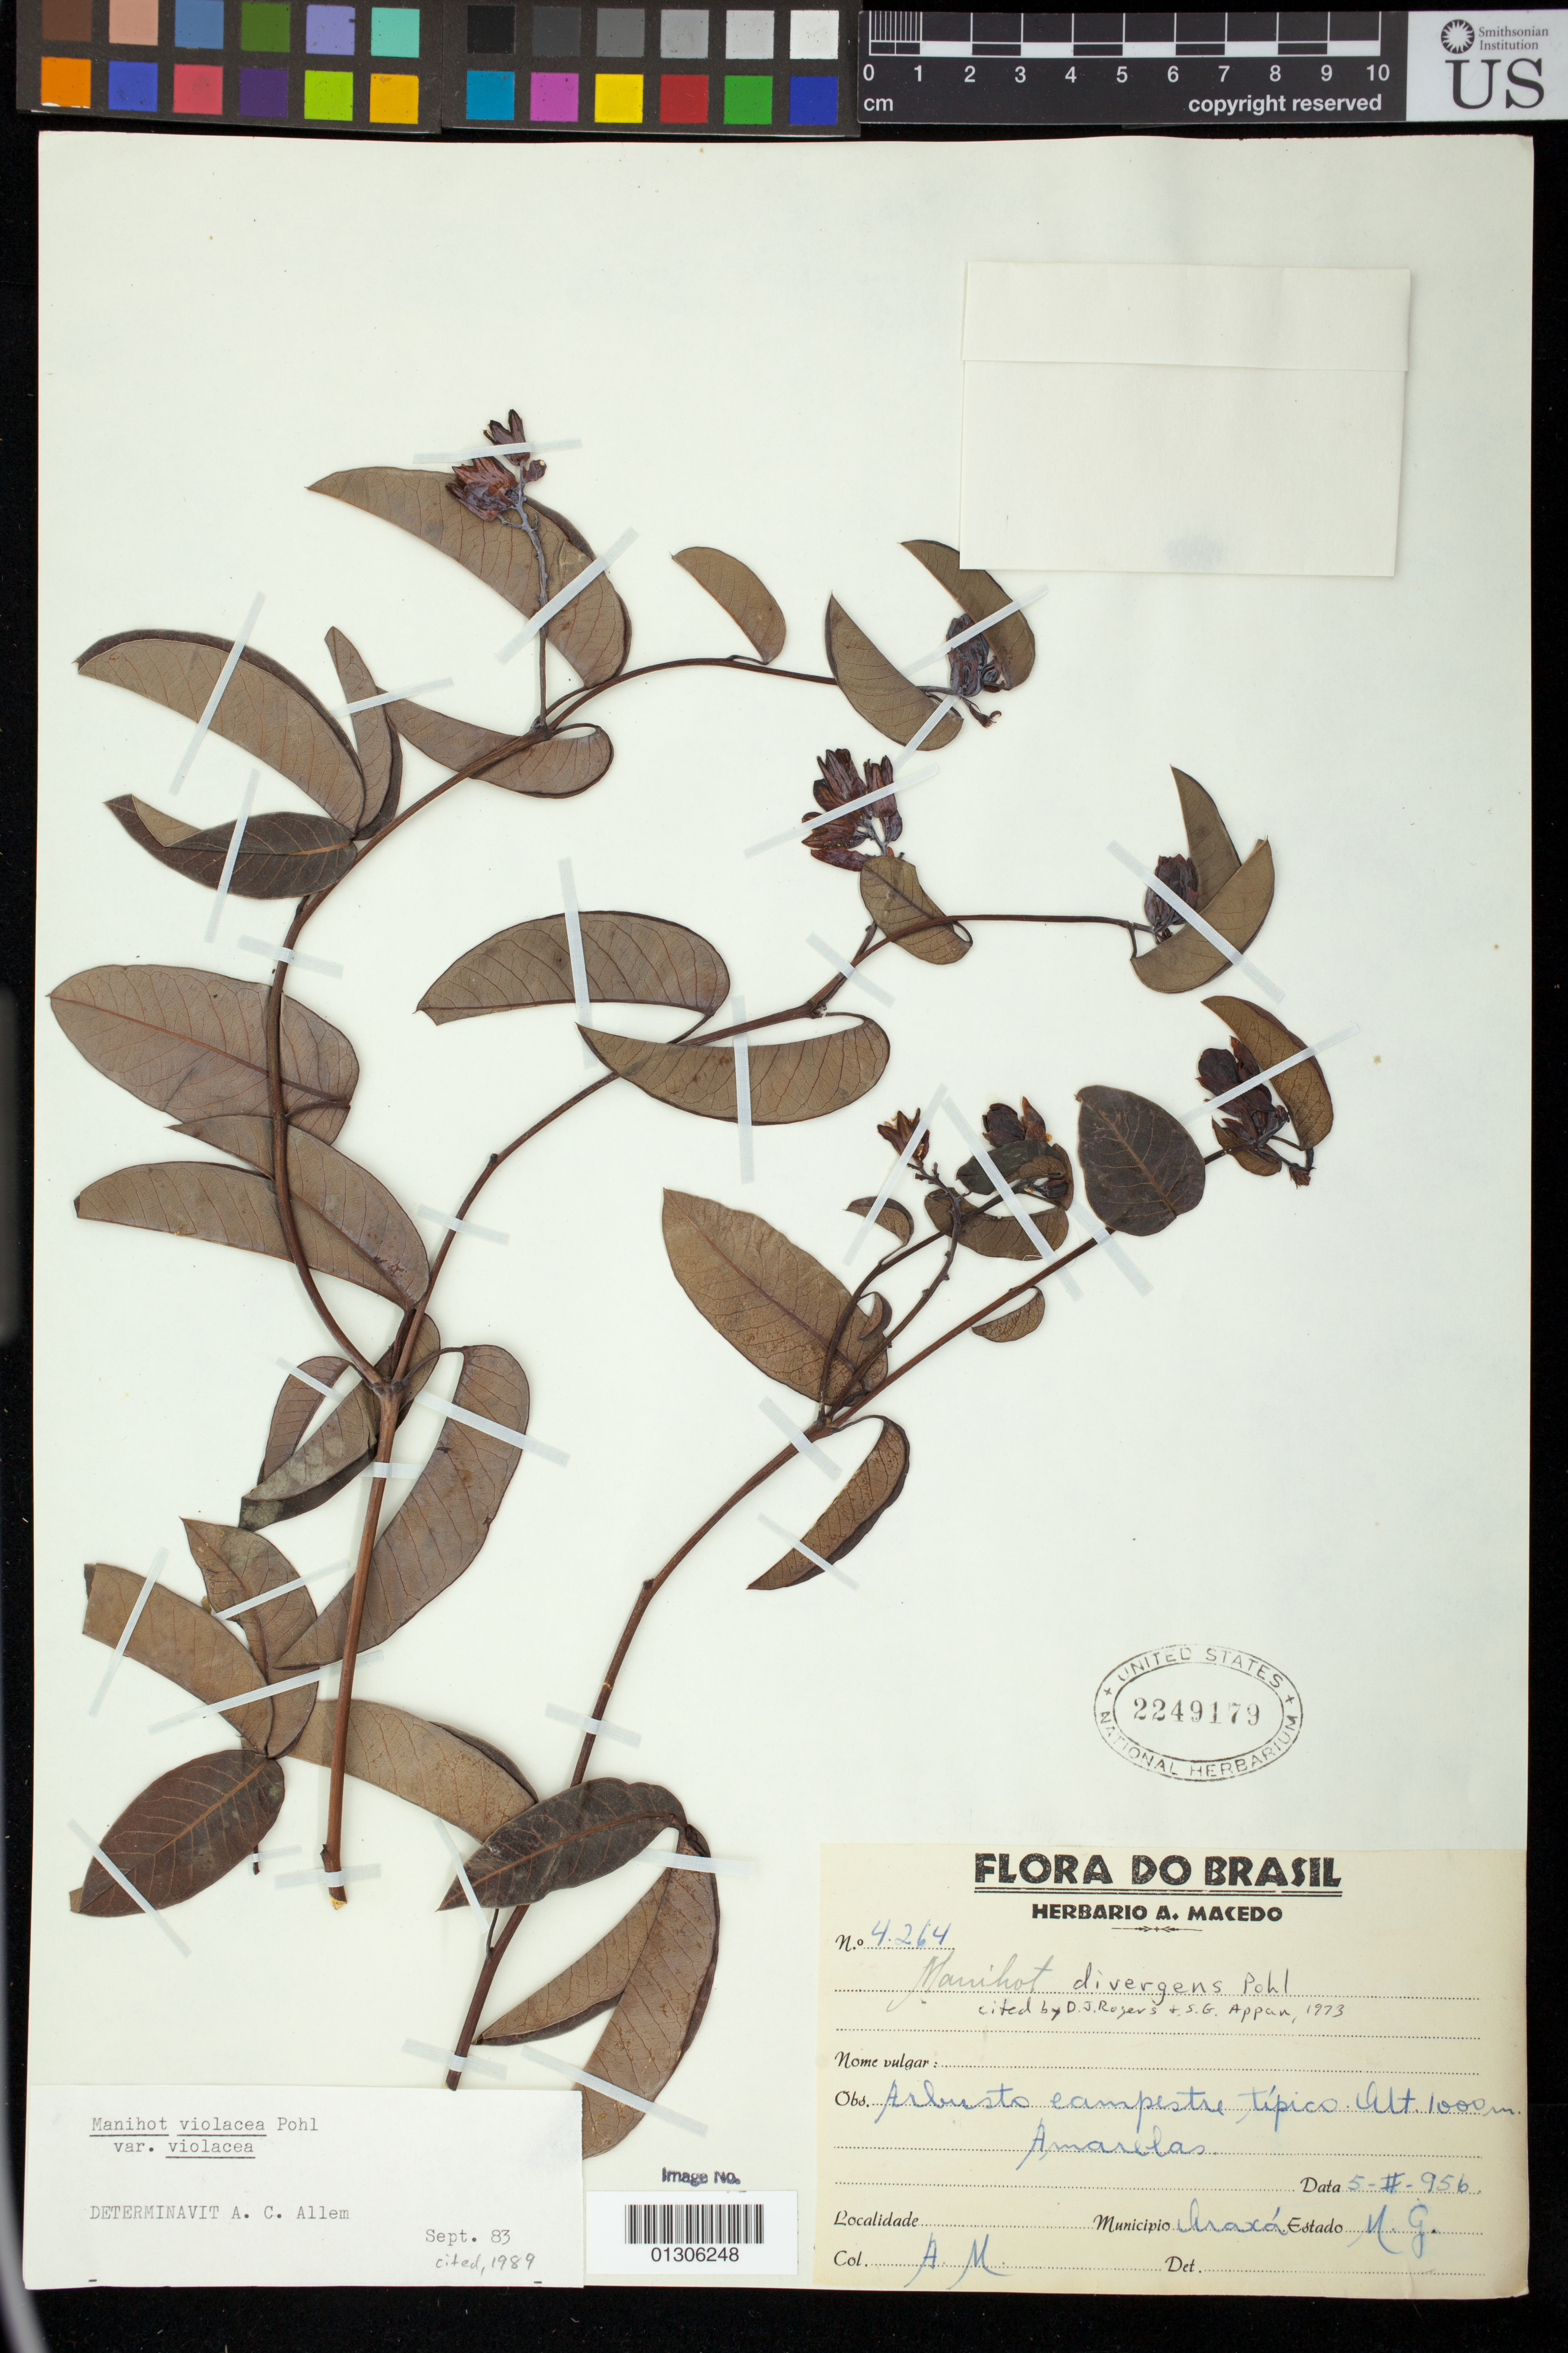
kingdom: Plantae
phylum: Tracheophyta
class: Magnoliopsida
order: Malpighiales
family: Euphorbiaceae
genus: Manihot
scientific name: Manihot divergens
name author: Pohl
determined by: Mendoza, M.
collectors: A. Macedo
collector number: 4264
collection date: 1956-05-02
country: Brazil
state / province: Minas Gerais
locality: Irauca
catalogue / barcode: US 2249179